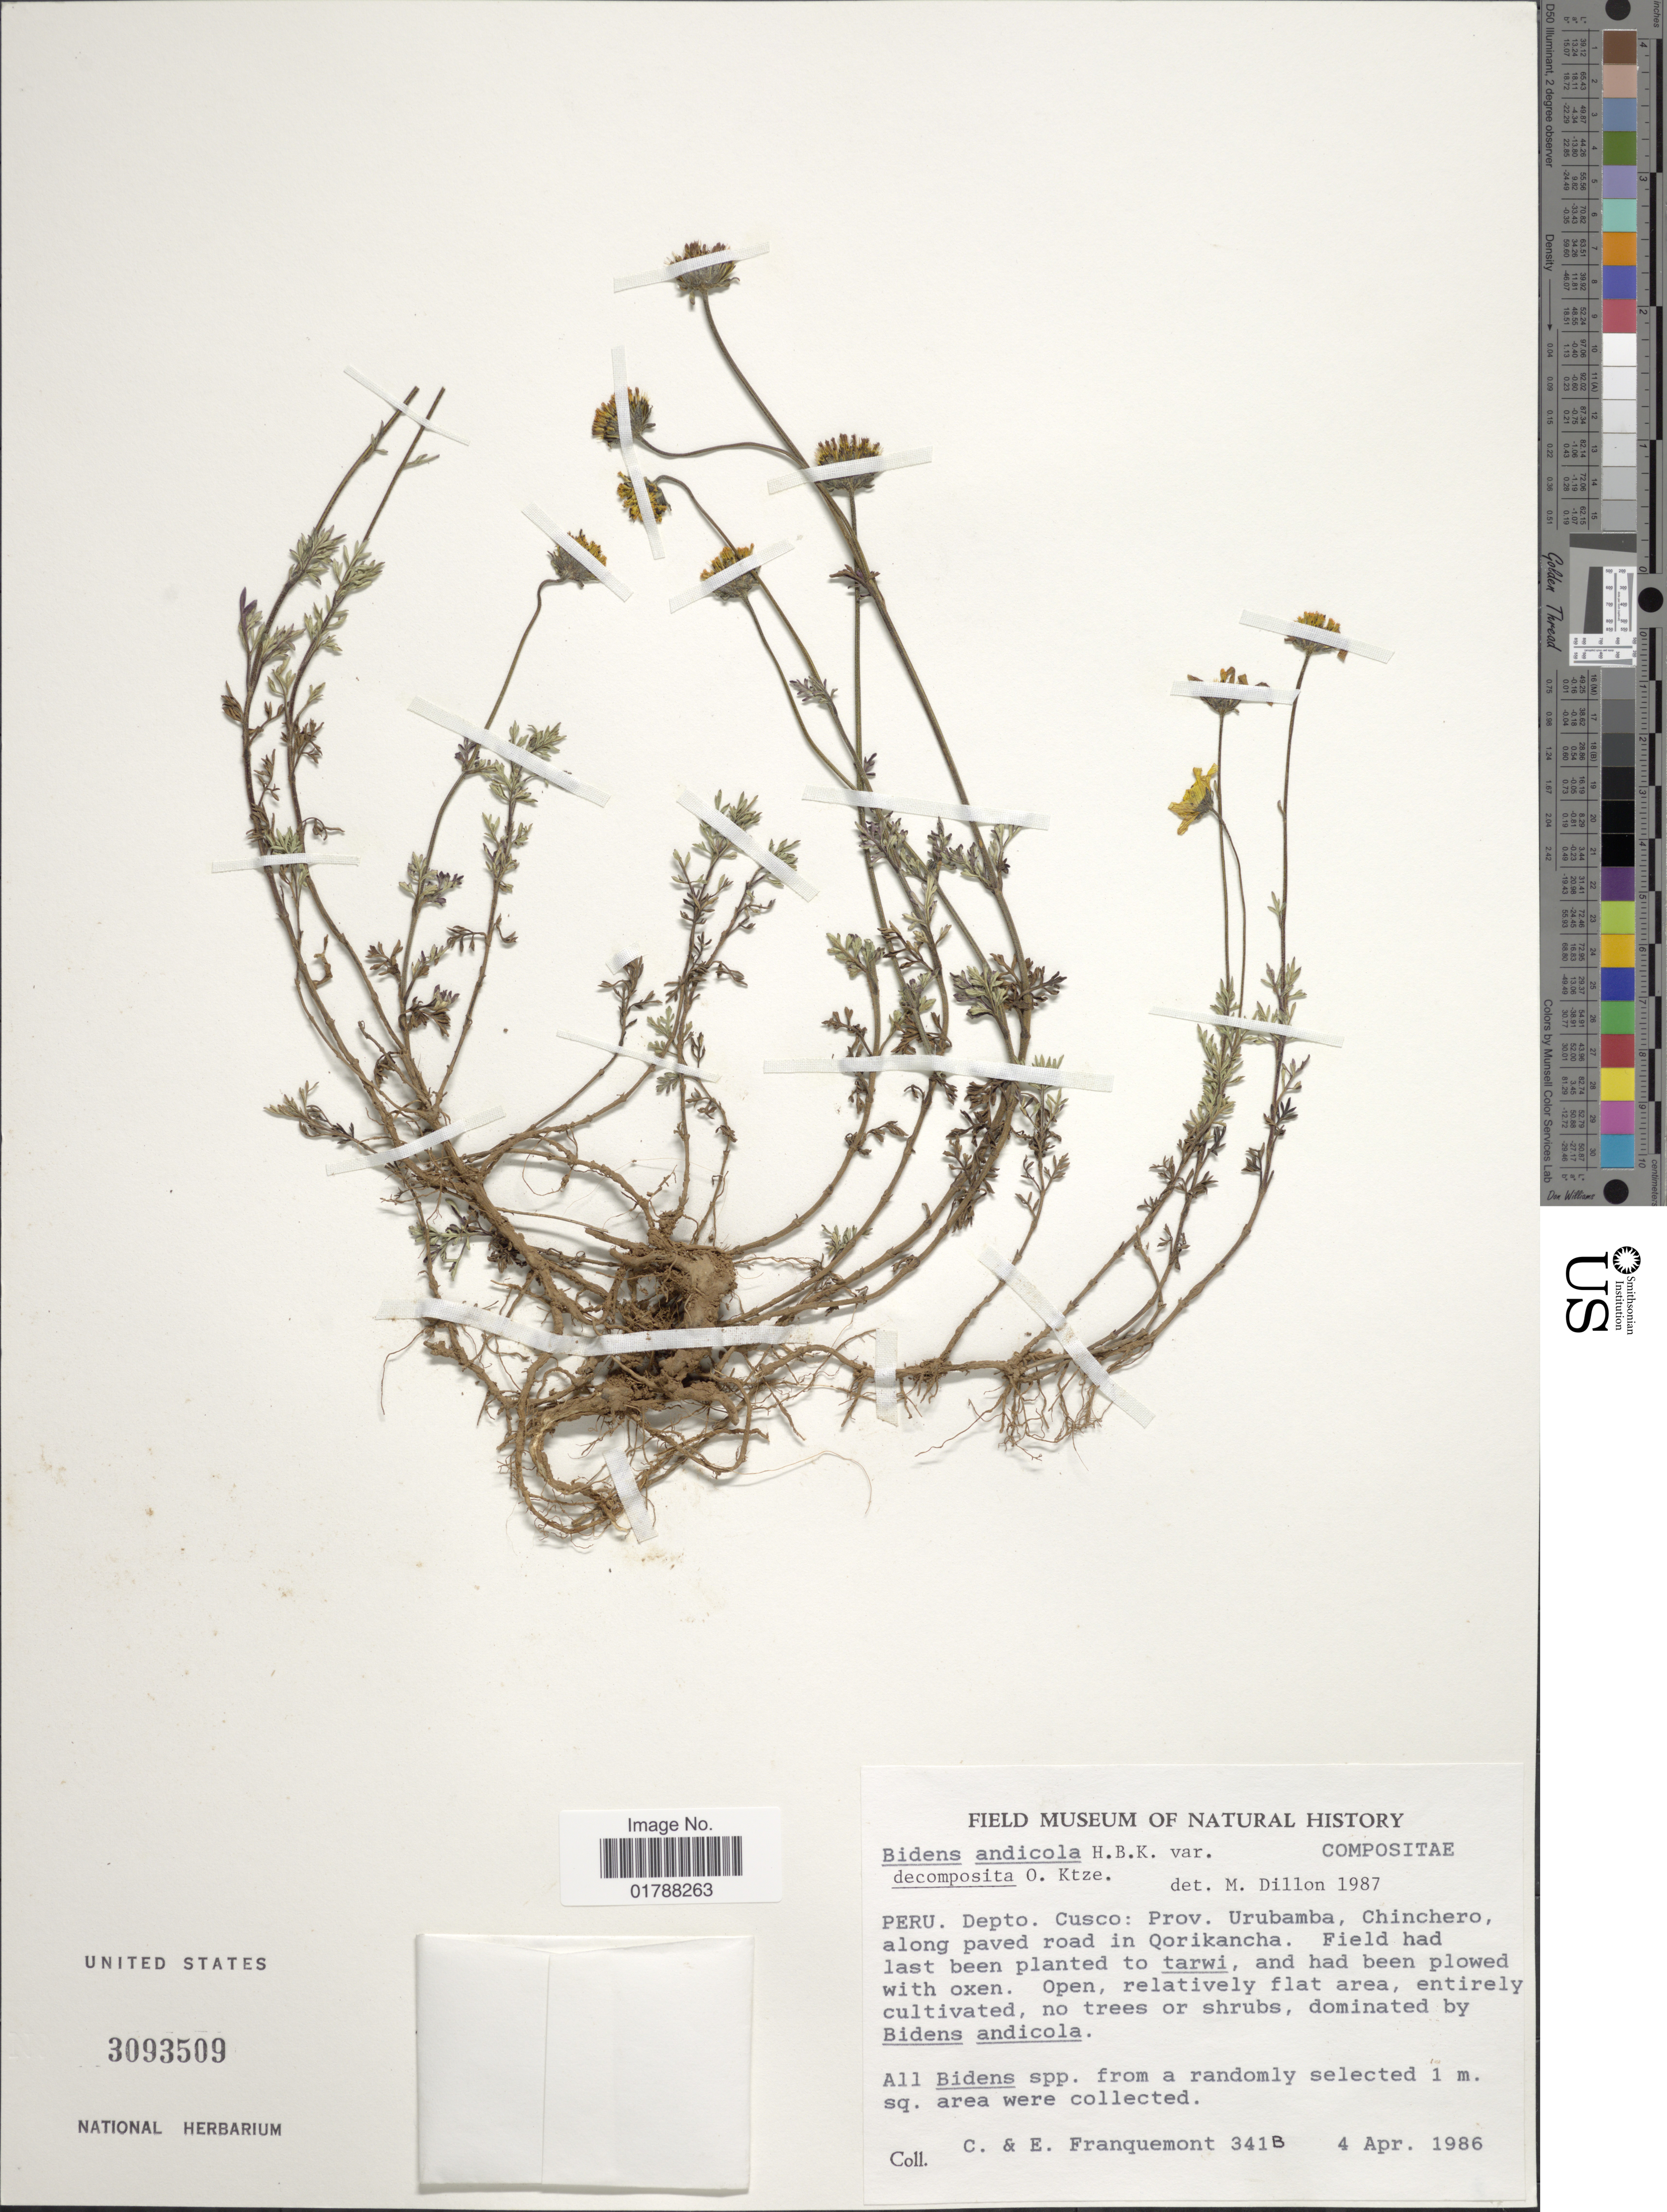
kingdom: Plantae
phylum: Tracheophyta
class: Magnoliopsida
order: Asterales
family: Asteraceae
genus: Bidens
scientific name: Bidens andicola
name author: Kunth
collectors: C. Franquemont & E. Franquemont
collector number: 341B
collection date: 1986-04-04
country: Peru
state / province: Cusco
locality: Prov. Urubamba, Chinchero, along paved road in Qorikancha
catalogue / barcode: US 3093509